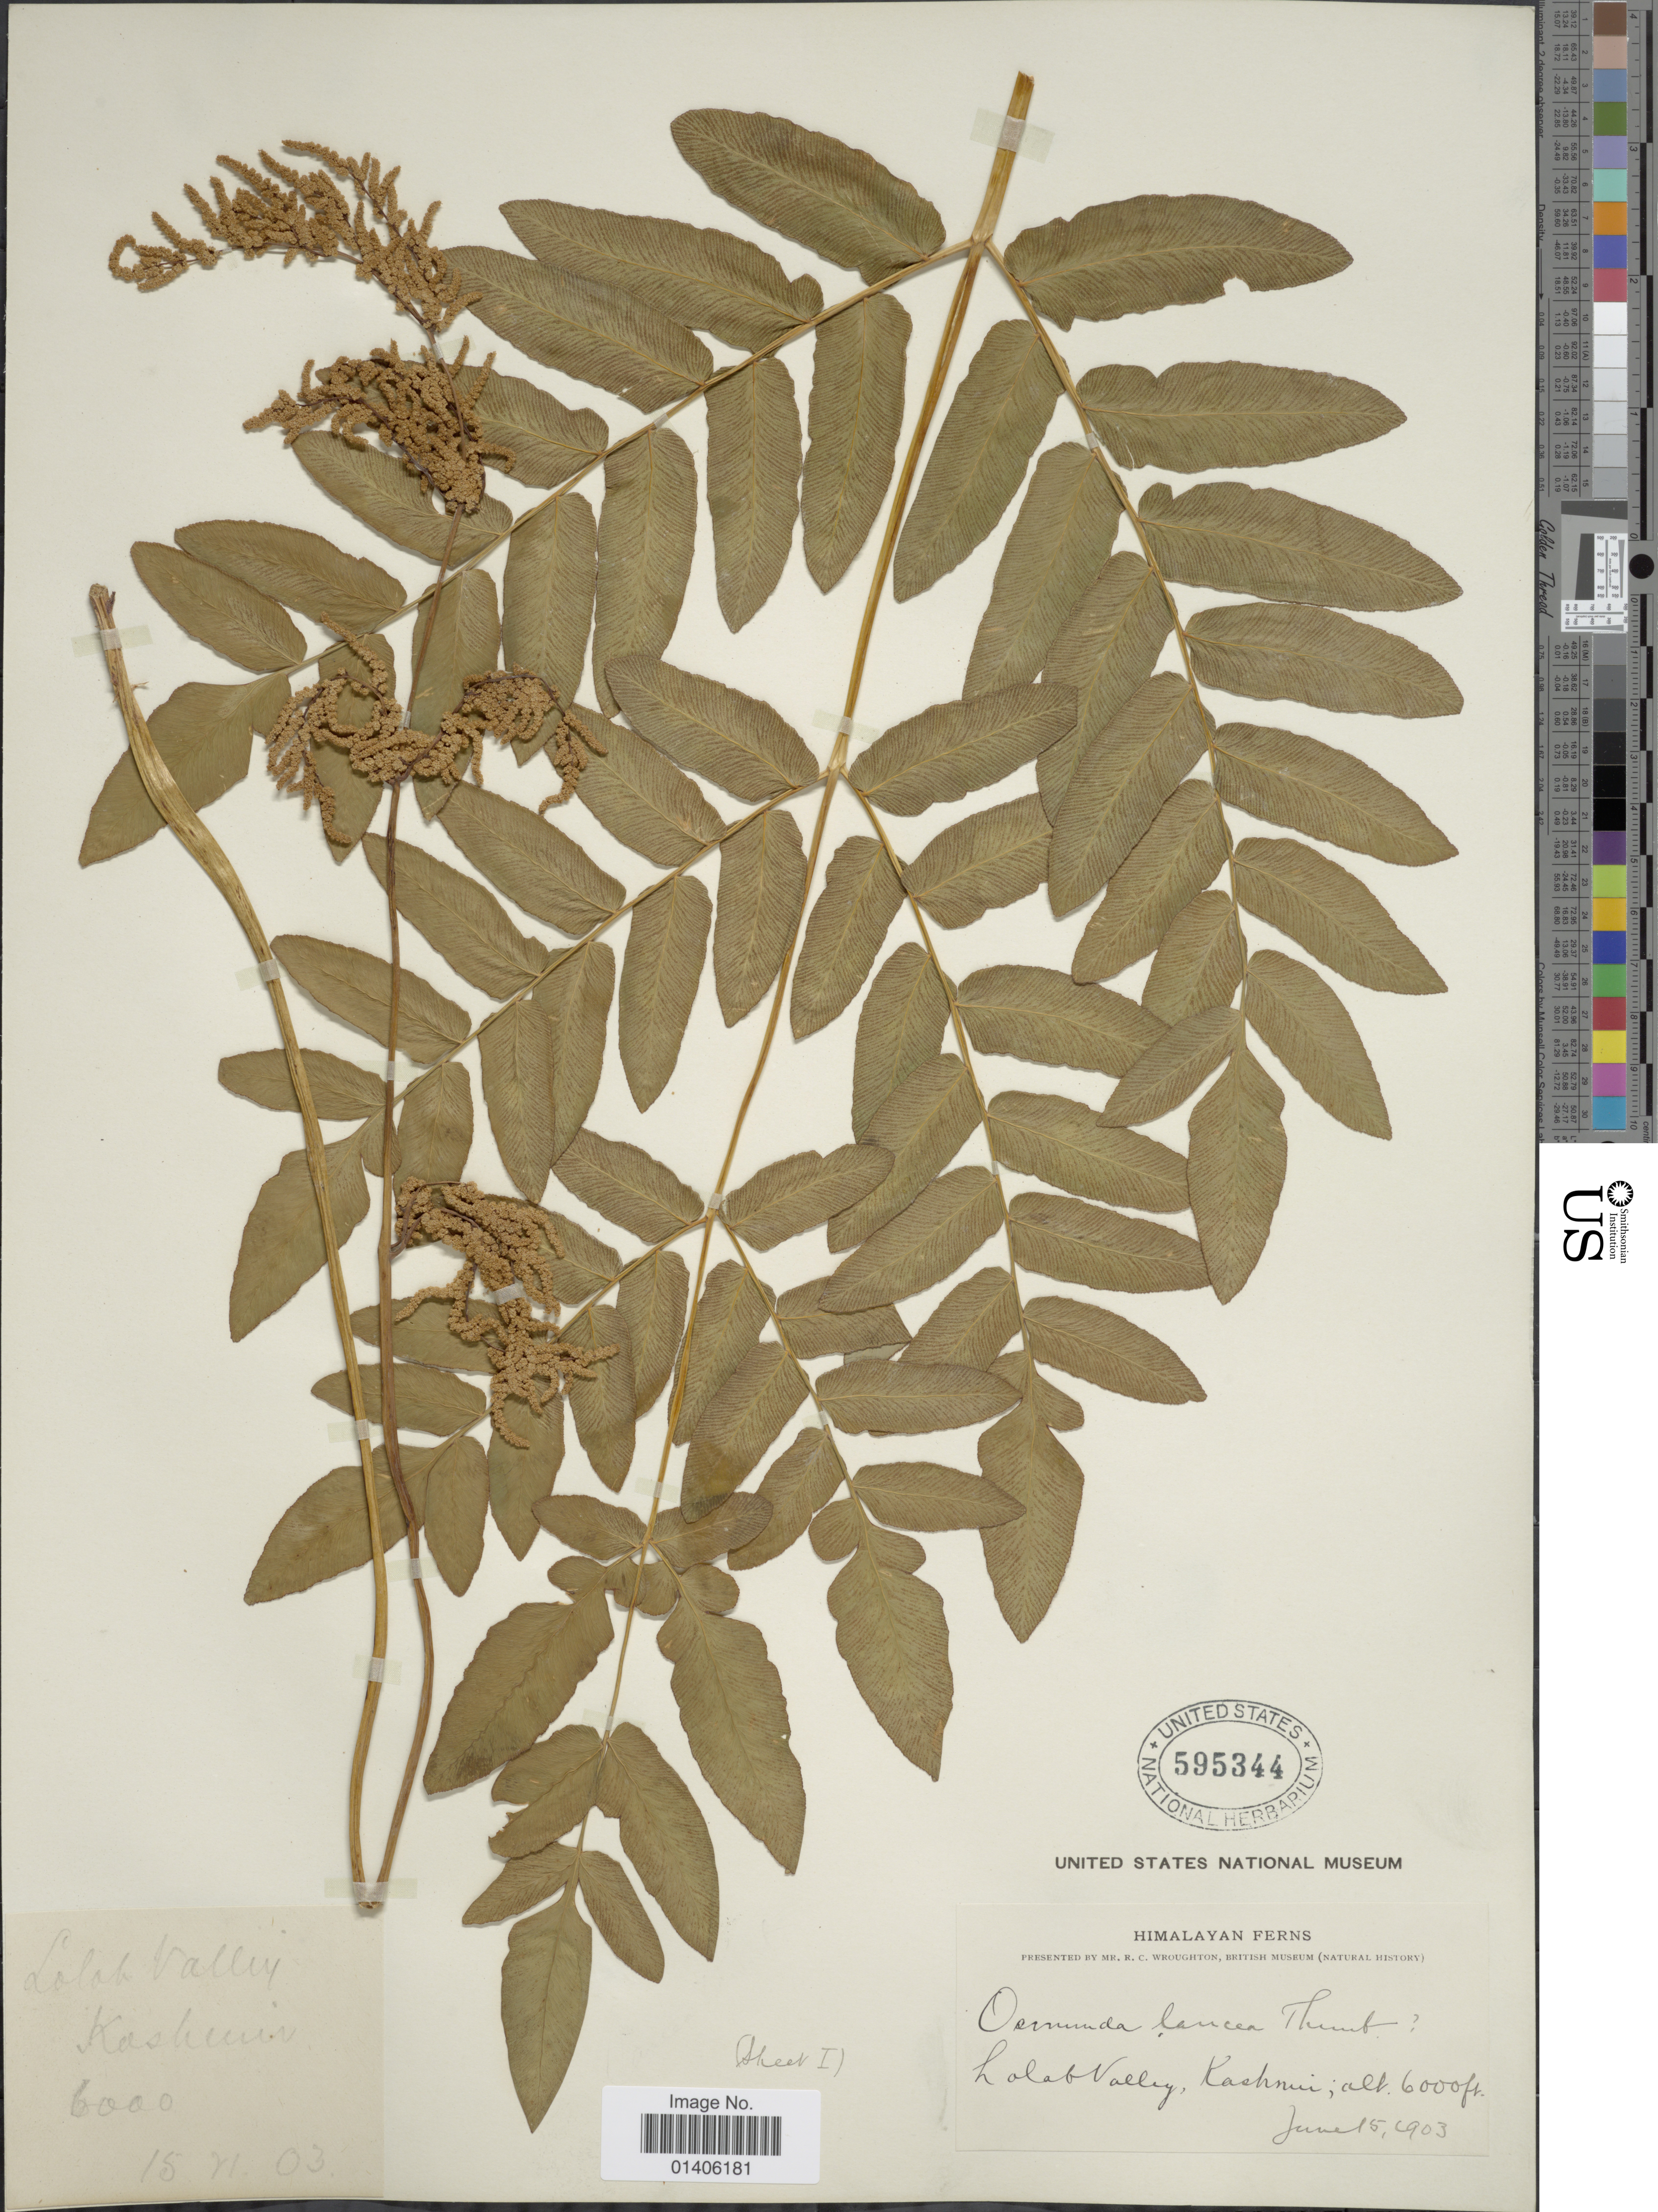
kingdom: Plantae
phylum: Tracheophyta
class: Polypodiopsida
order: Osmundales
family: Osmundaceae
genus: Osmunda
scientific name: Osmunda lancea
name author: Thunb.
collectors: R. Wroughton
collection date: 1903-06-15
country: India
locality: Lolab Valley, Kashmir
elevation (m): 1829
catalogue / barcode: US 595344